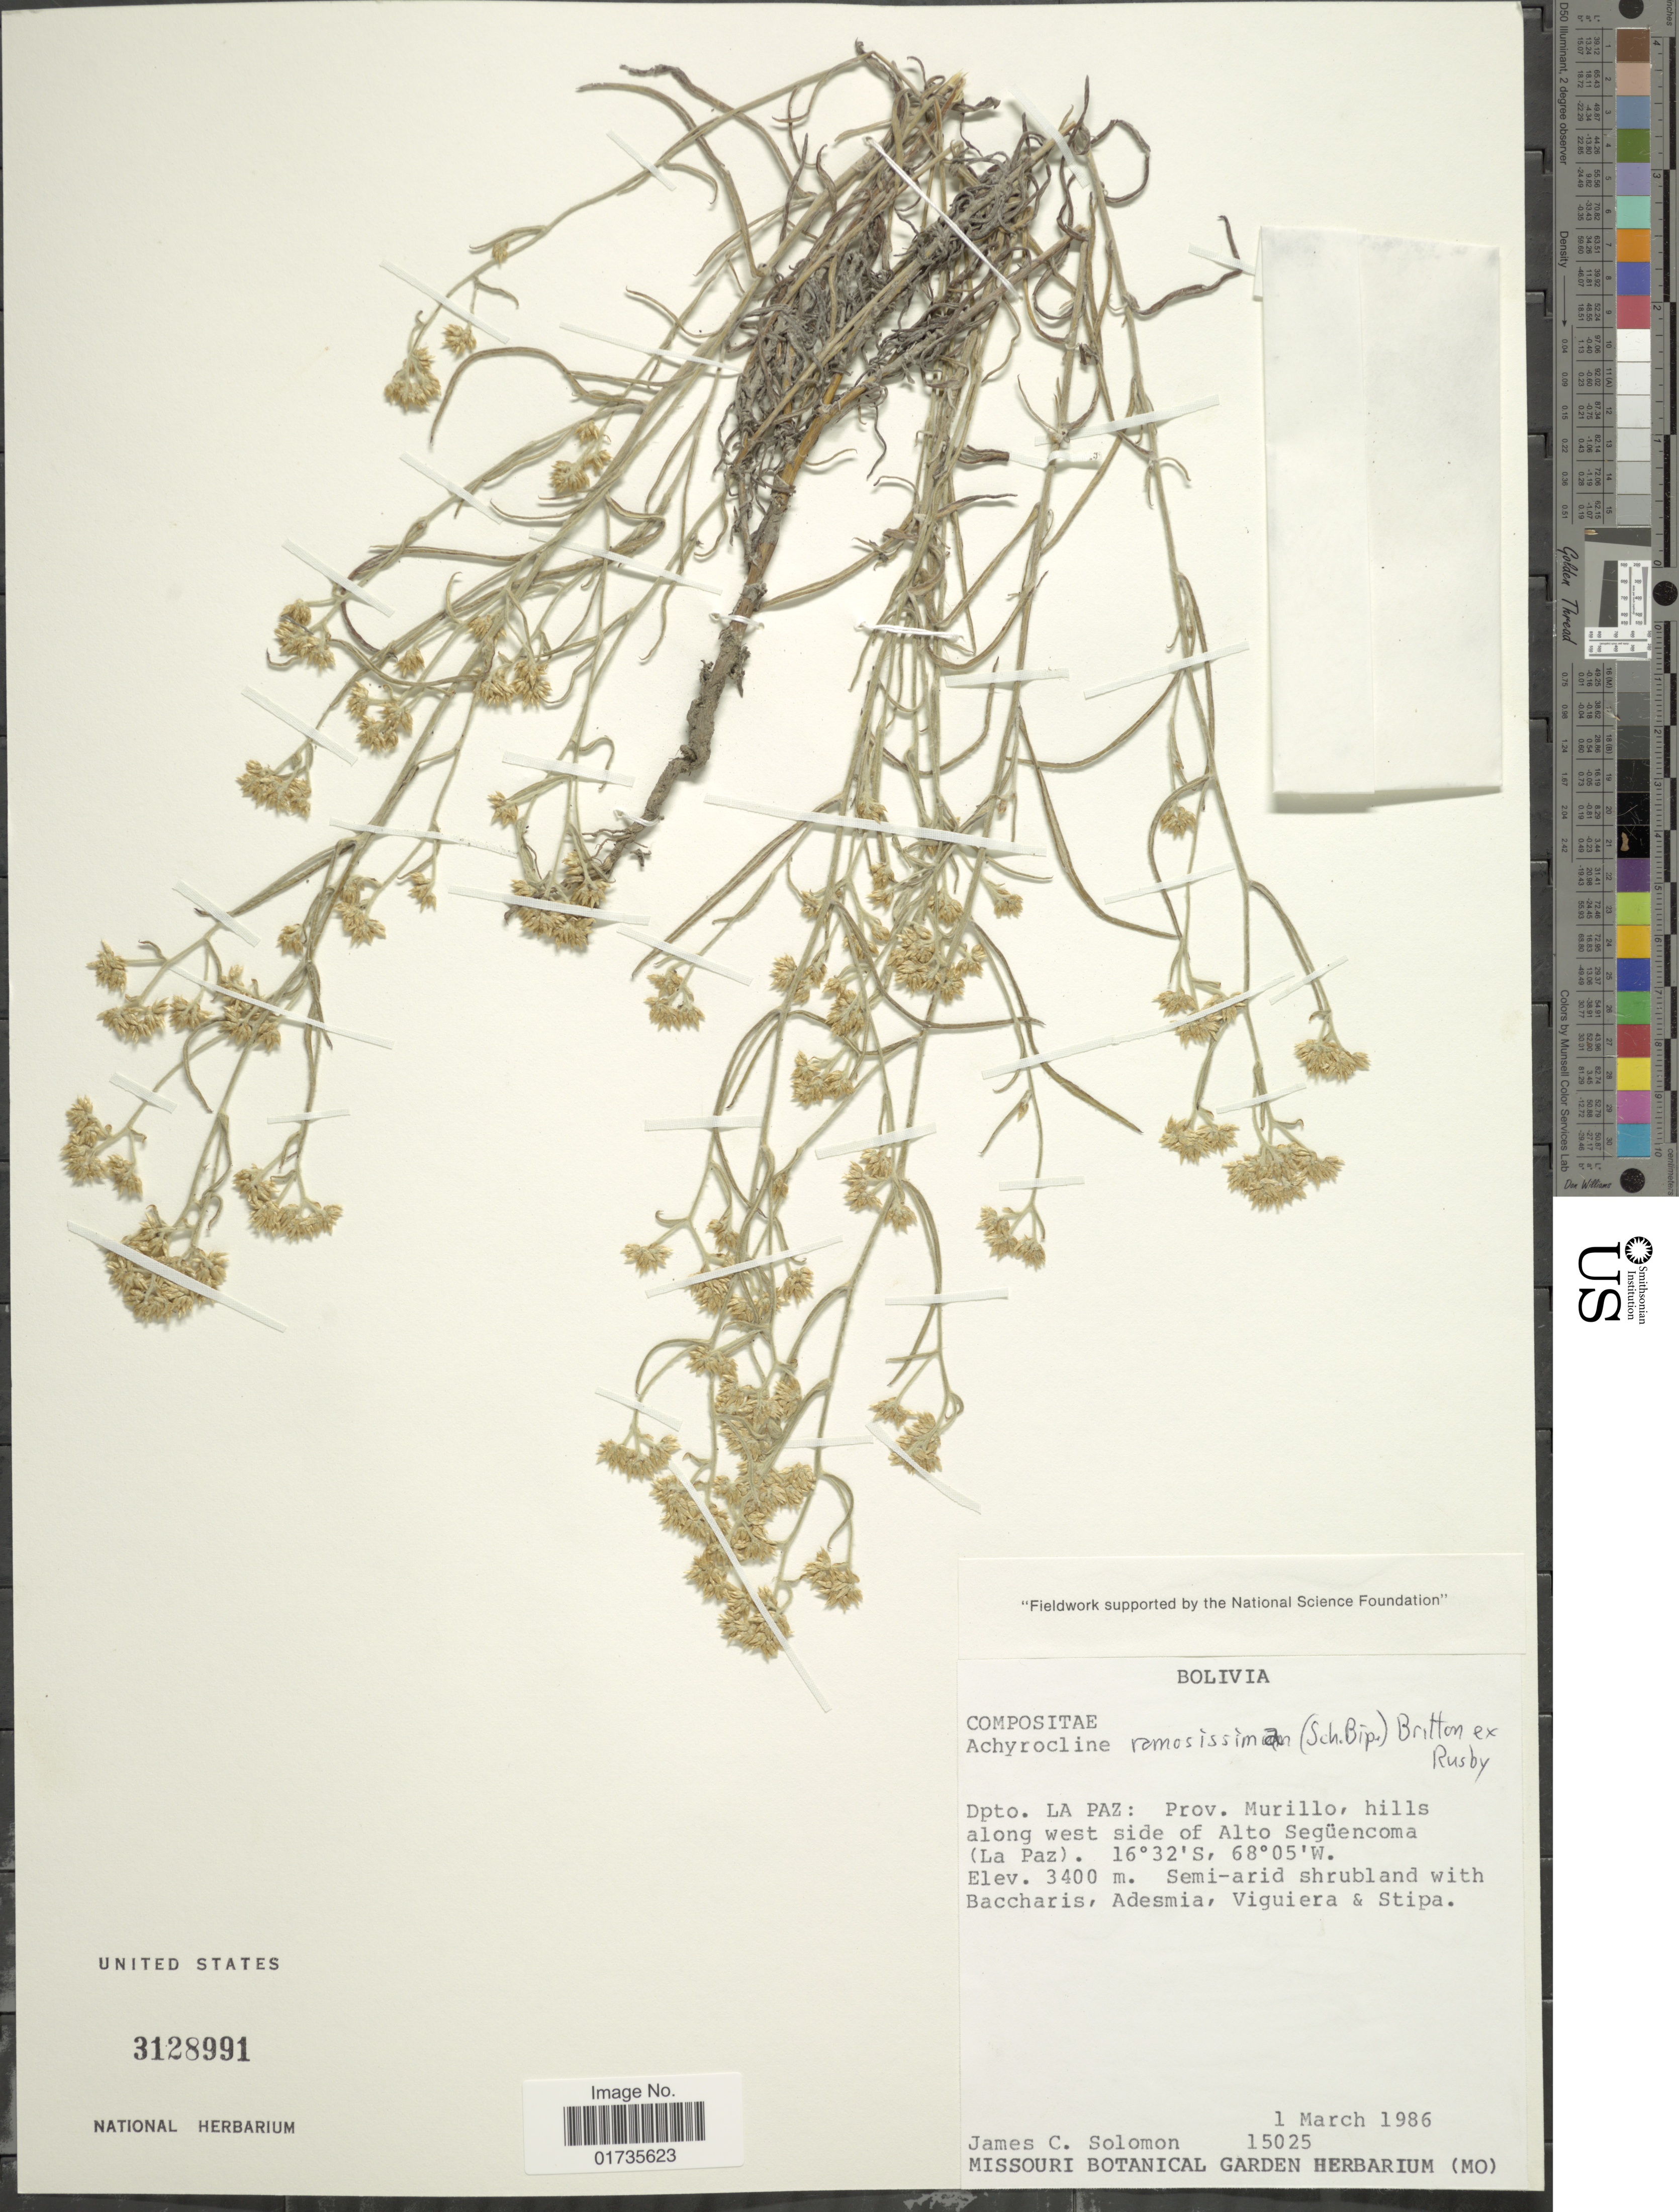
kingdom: Plantae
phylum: Tracheophyta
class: Magnoliopsida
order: Asterales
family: Asteraceae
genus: Achyrocline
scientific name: Achyrocline ramosissima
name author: (Sch. Bip.) Britton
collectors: J. C. Solomon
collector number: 15025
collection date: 1986-03-01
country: Bolivia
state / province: La Paz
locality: Dpto. La Paz: Prov. Murillo, hills along west side of Alto Seguencoma (La Paz)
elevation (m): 3400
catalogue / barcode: US 3128991